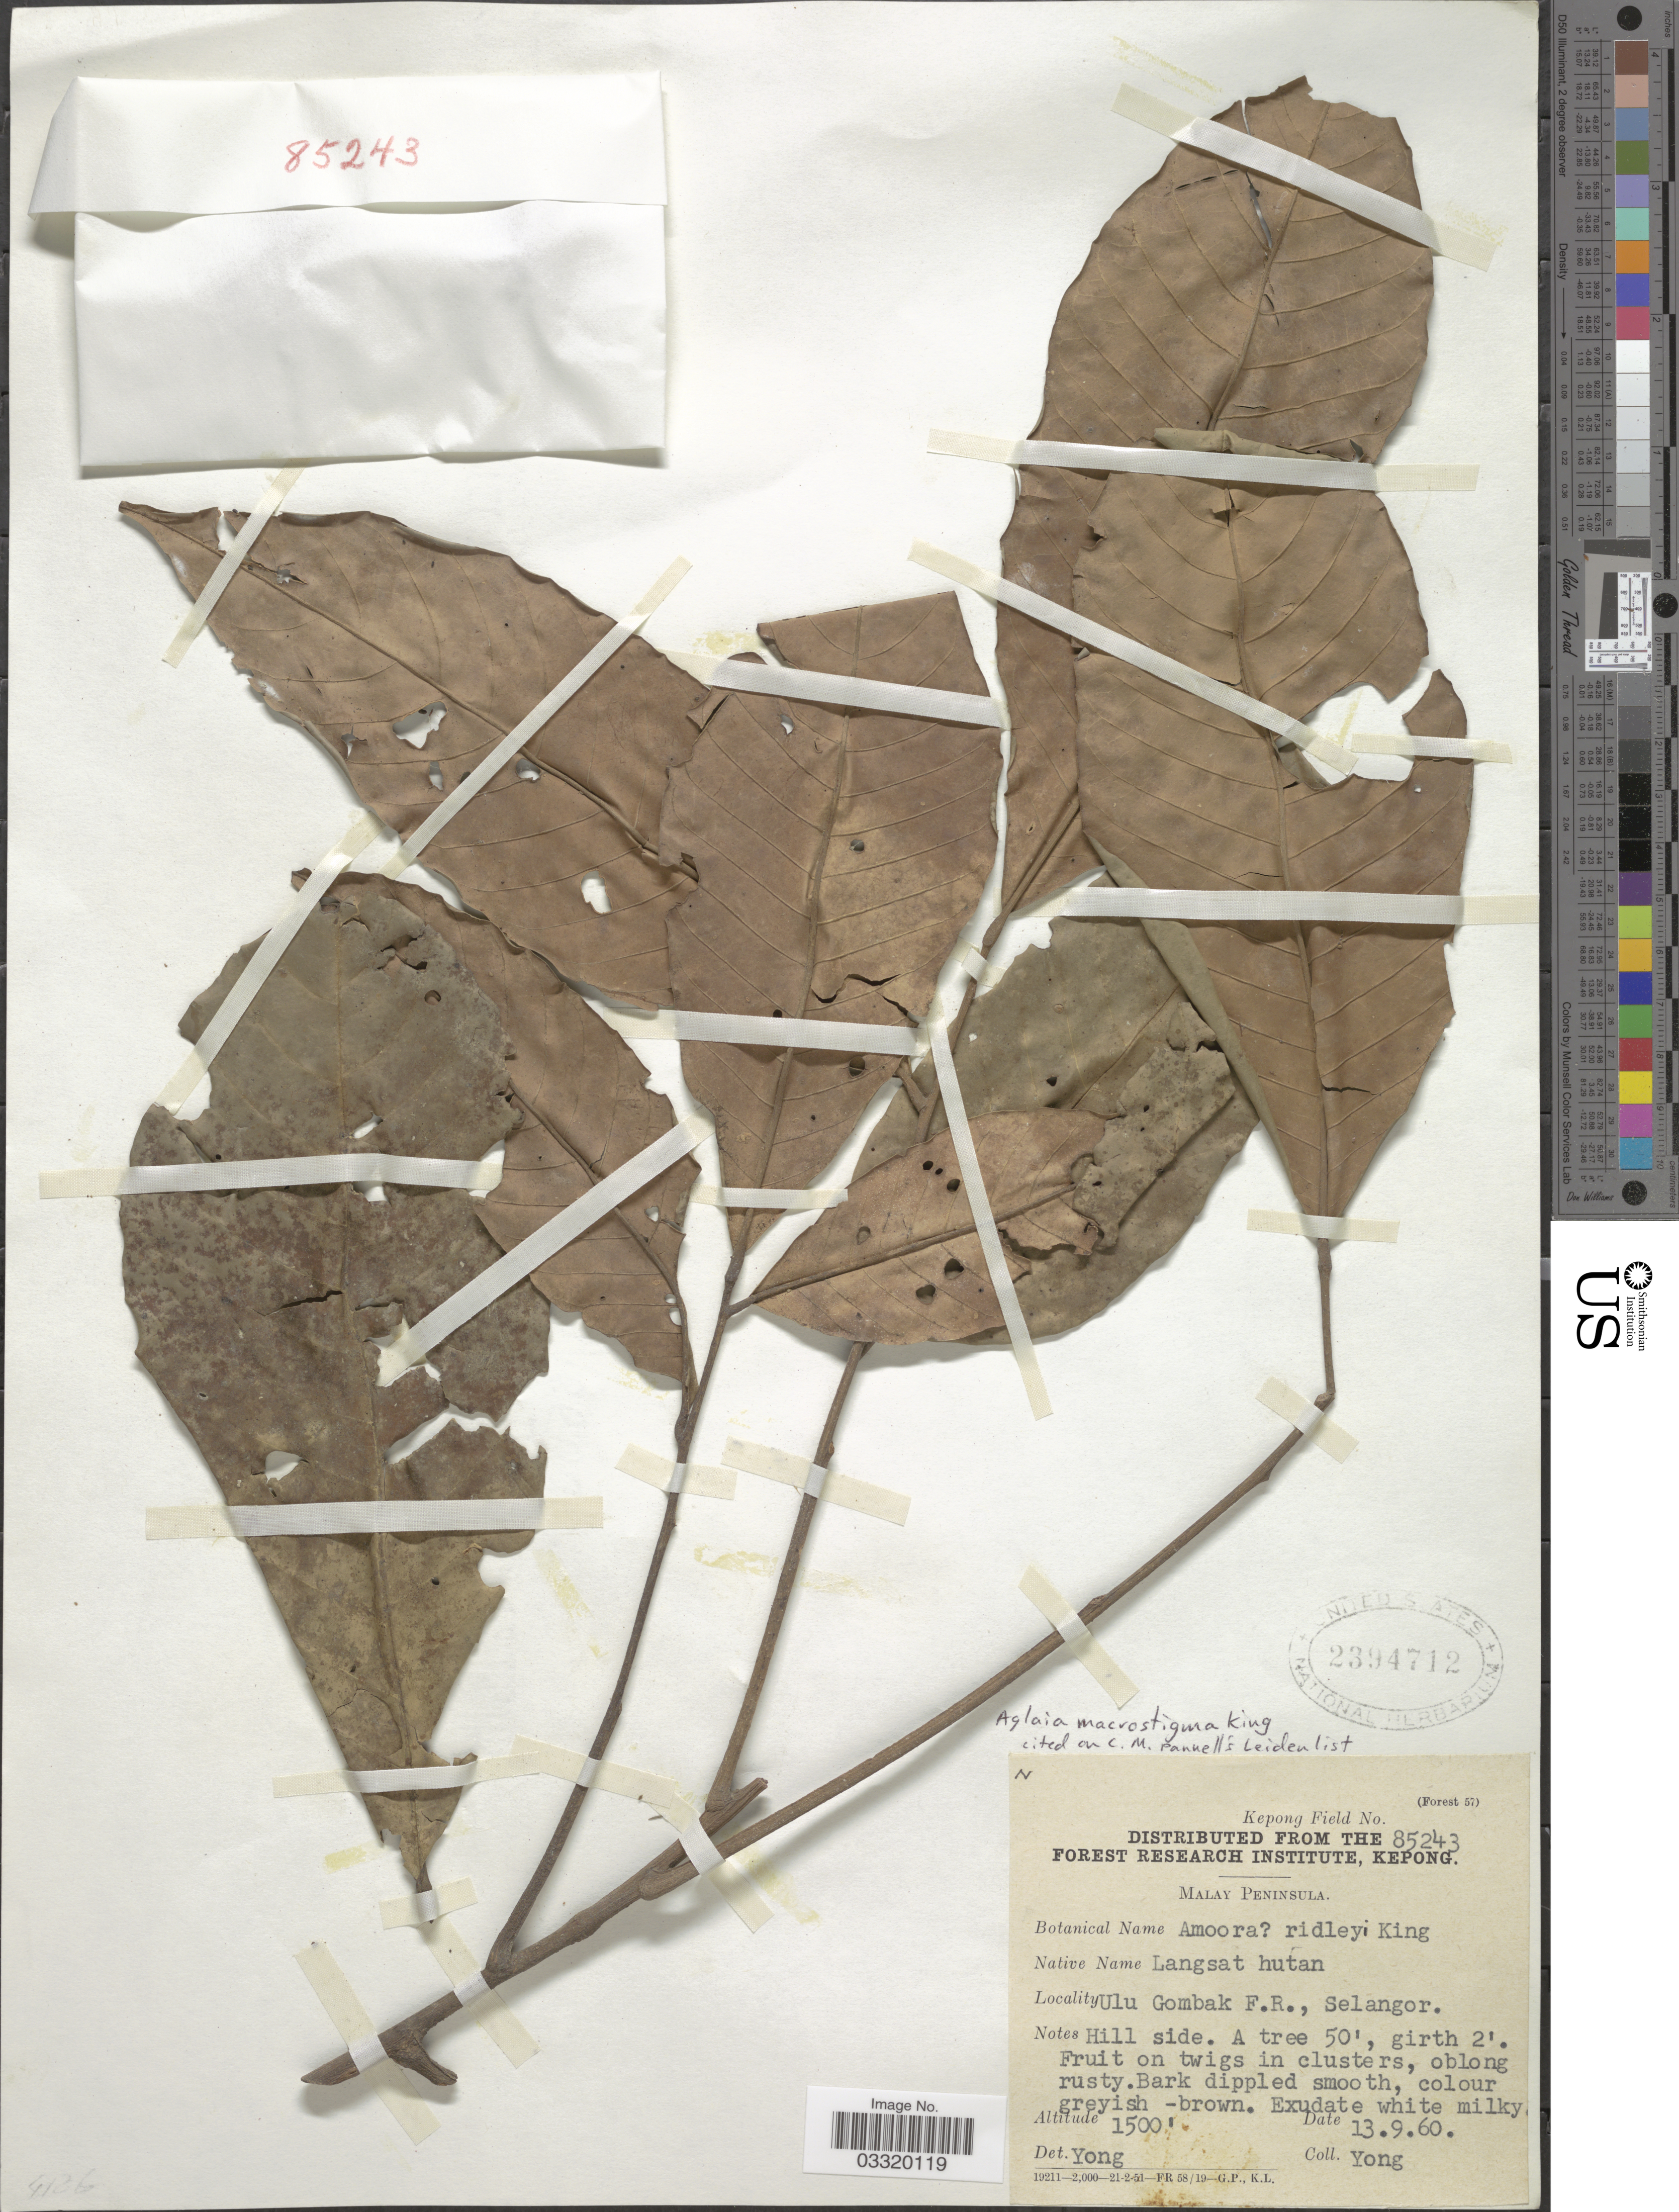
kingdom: Plantae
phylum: Tracheophyta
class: Magnoliopsida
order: Sapindales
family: Meliaceae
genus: Aglaia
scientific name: Aglaia macrostigma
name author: King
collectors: -. Yong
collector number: Kepong Field 85243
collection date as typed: Transcribed d/m/y: 13/9/60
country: Malaysia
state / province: Selangor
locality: Malay Peninsula. Ulu Gombak F.R.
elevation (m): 457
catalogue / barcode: US 2394712